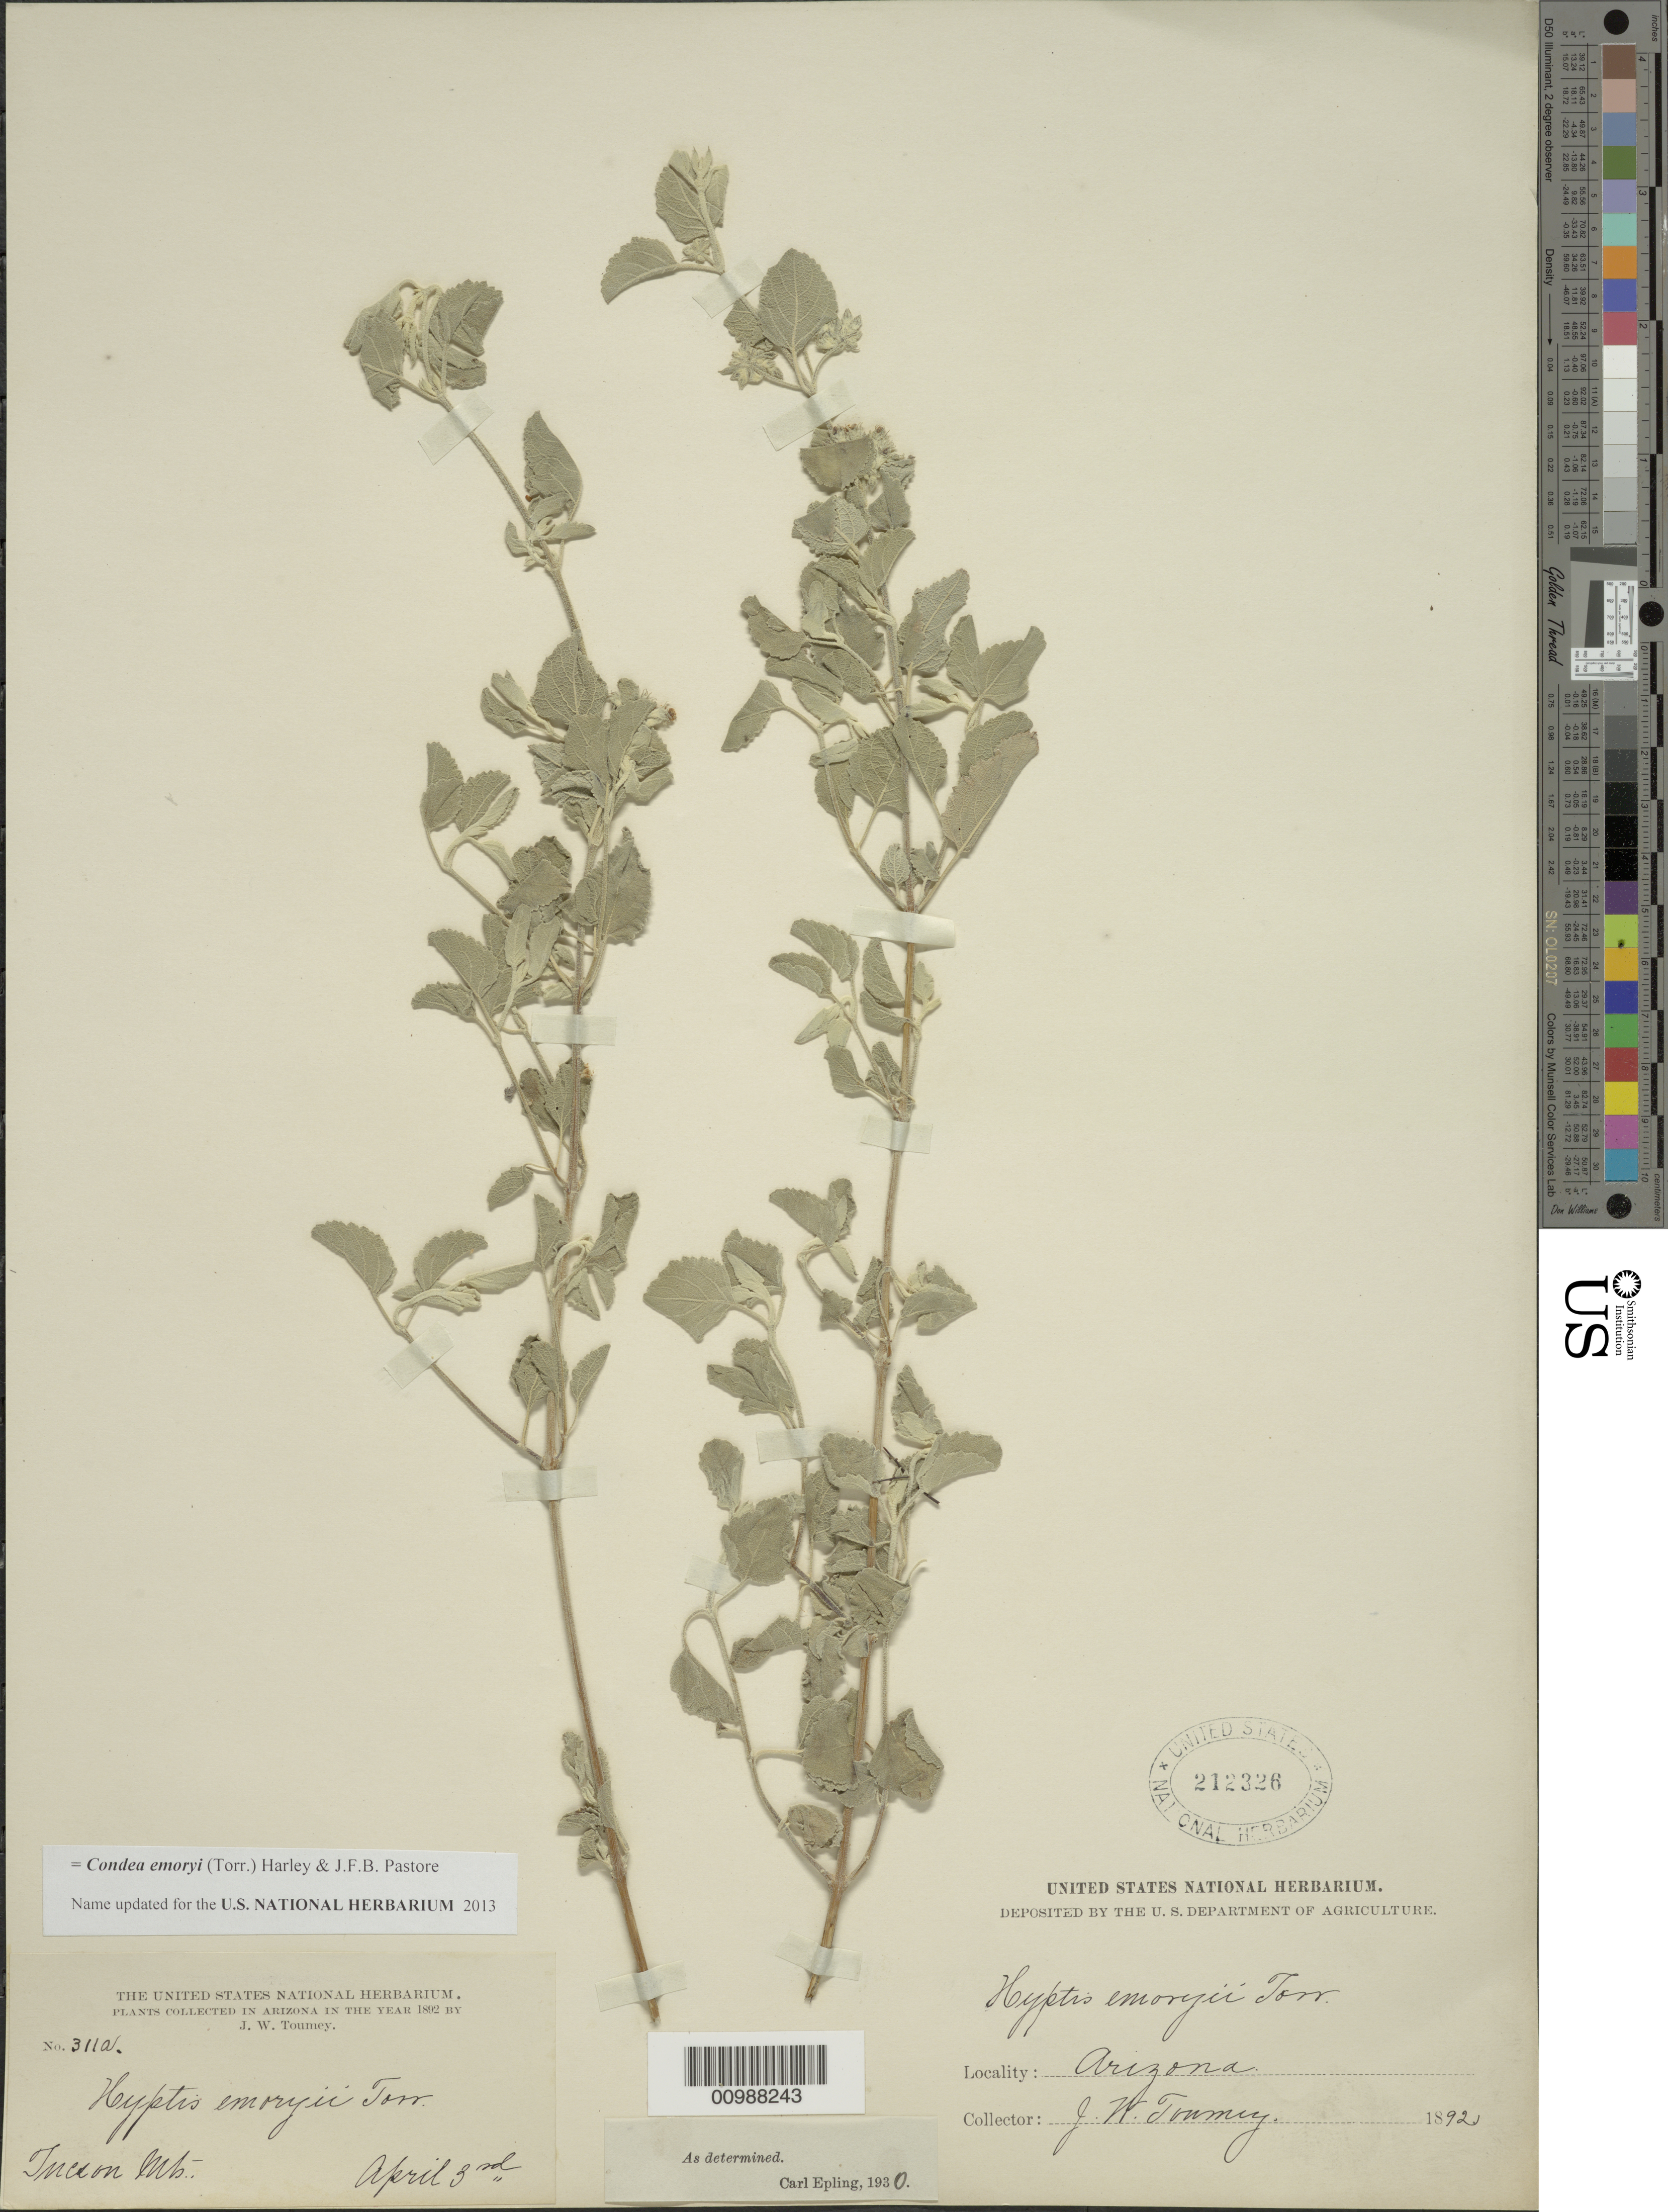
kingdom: Plantae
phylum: Tracheophyta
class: Magnoliopsida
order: Lamiales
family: Lamiaceae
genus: Condea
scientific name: Condea emoryi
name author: (Torr.) Harley & J.F.B. Pastore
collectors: J. W. Toumey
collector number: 311A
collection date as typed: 03 Apr 1892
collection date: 1892-04-03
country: United States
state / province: Arizona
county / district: Pima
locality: Tucson Mountains.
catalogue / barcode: US 212326